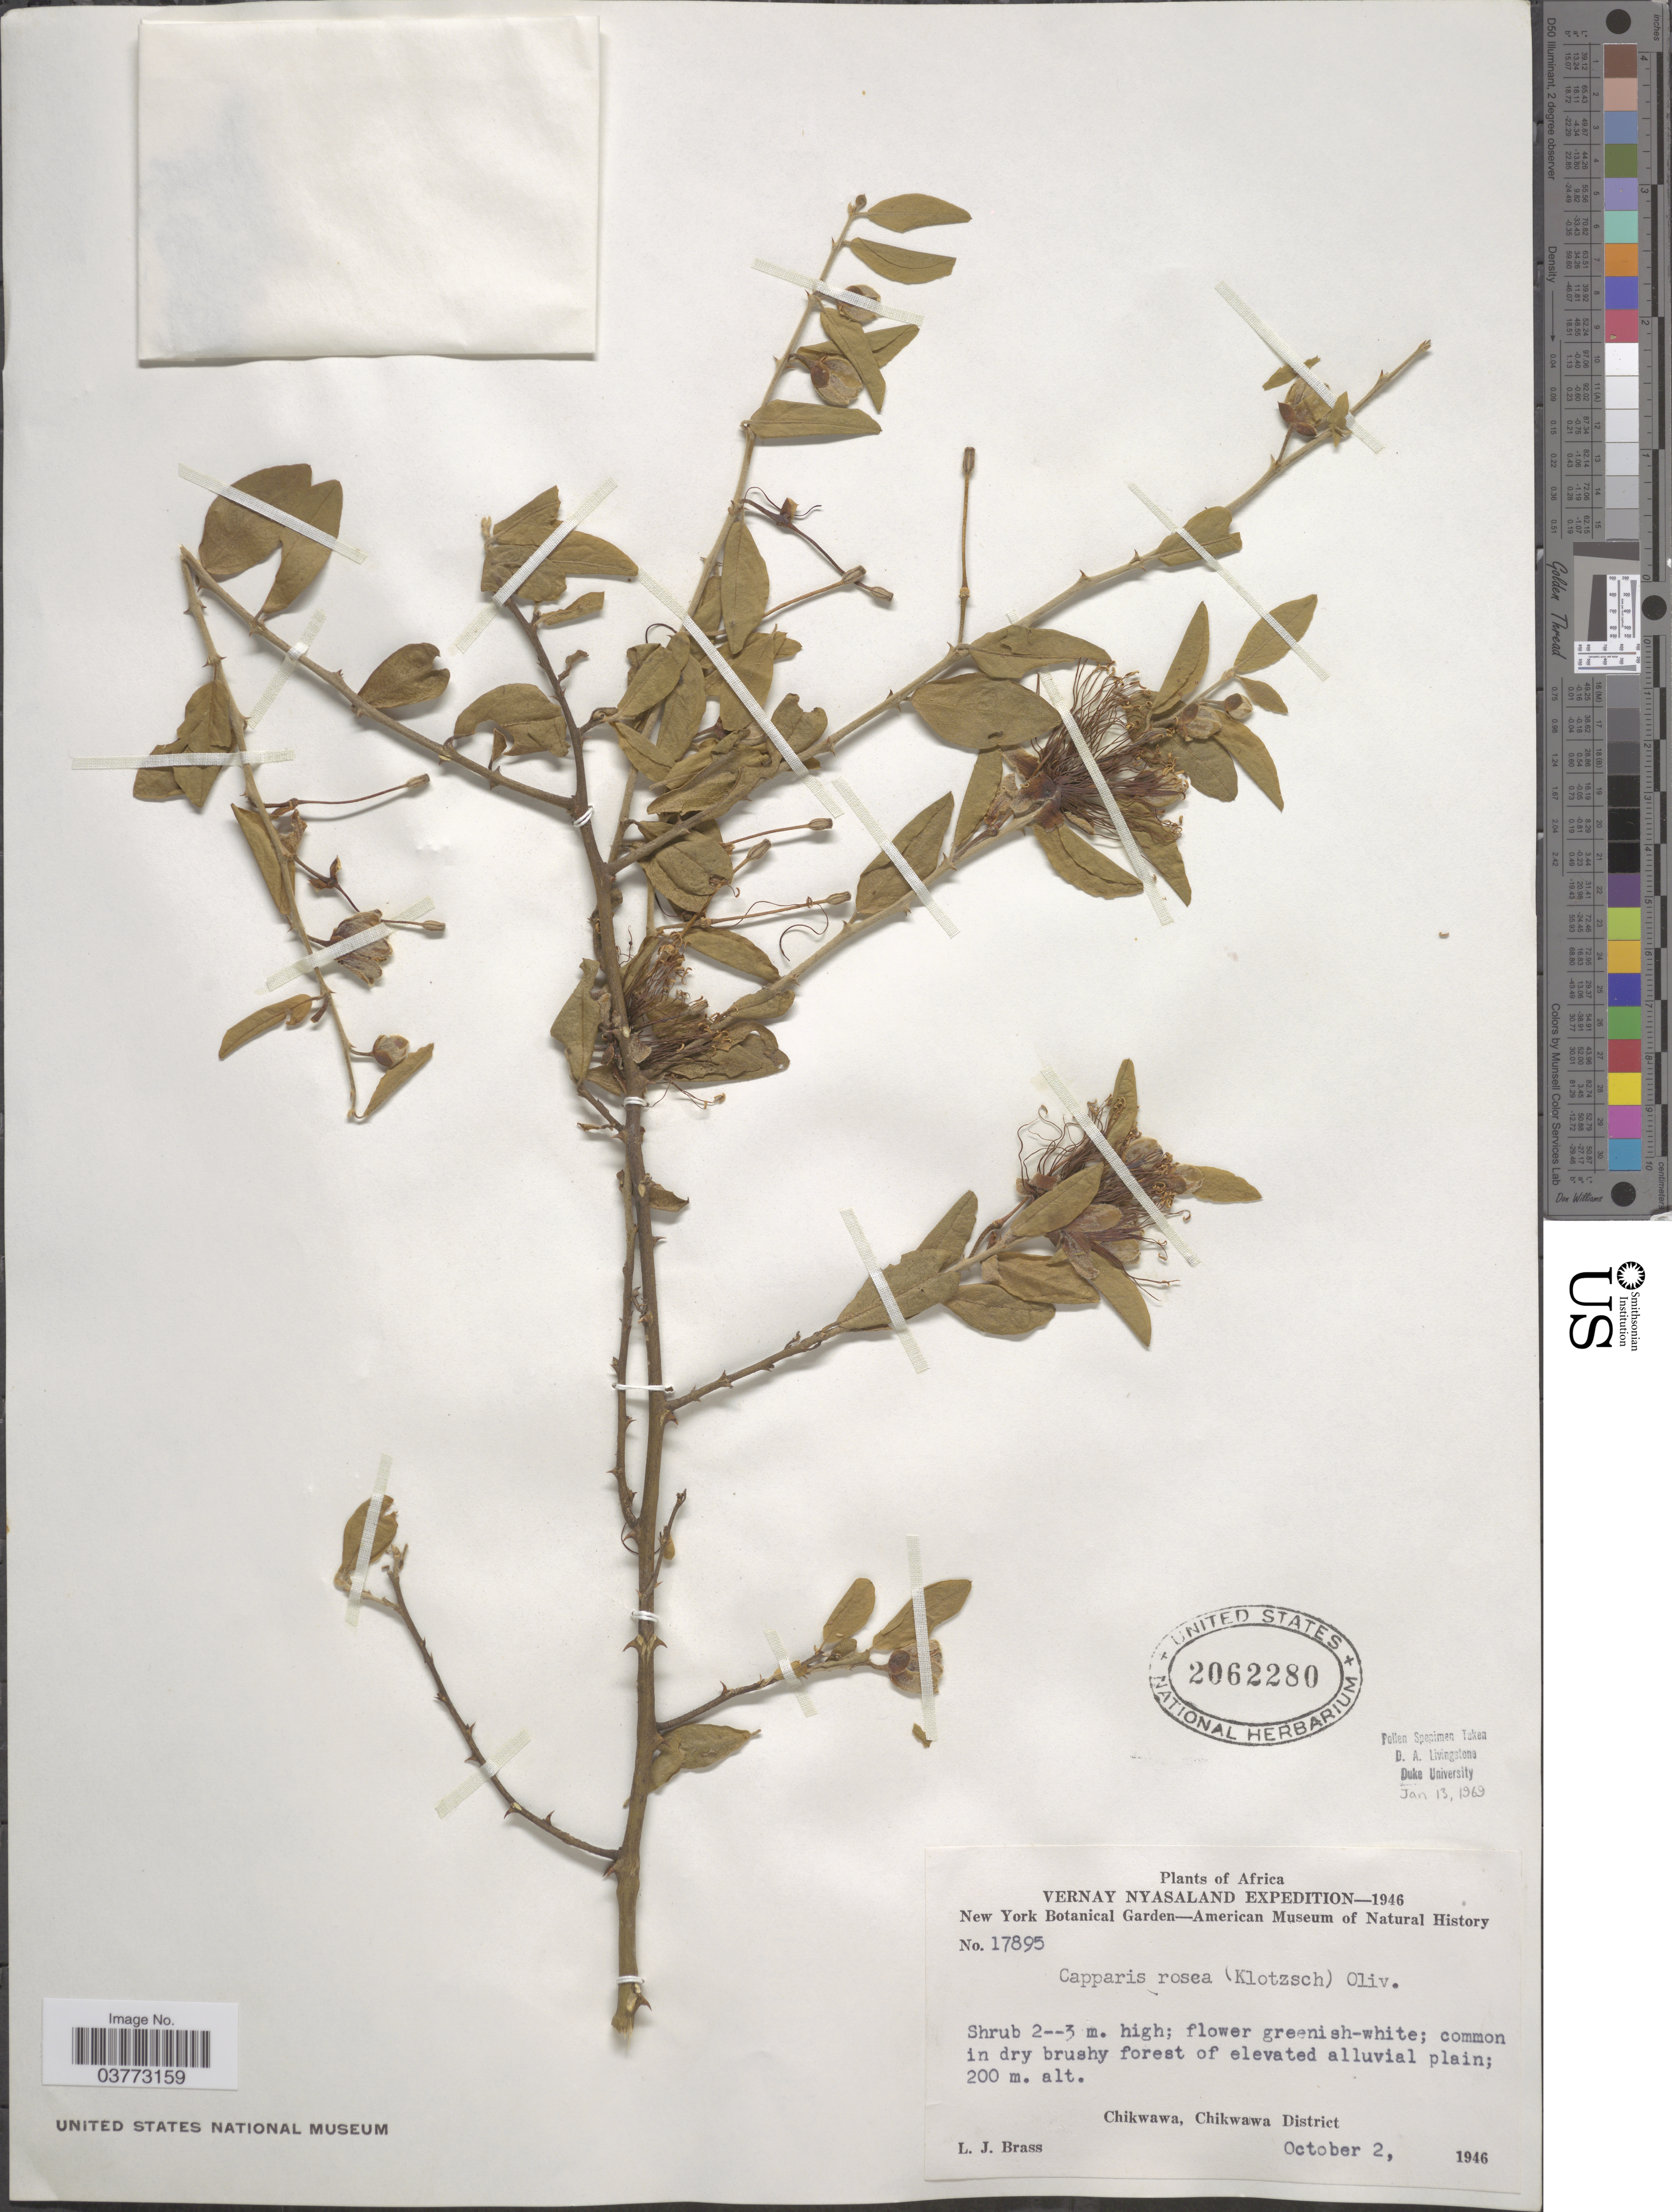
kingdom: Plantae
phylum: Tracheophyta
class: Magnoliopsida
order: Brassicales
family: Capparaceae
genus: Capparis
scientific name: Capparis rosea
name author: (Klotzsch) Oliv.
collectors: L. J. Brass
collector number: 17895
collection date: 1946-10-02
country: Malawi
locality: Vernay Nyasaland. Chikwawa, Chikwawa District.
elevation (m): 200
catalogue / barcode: US 2062280